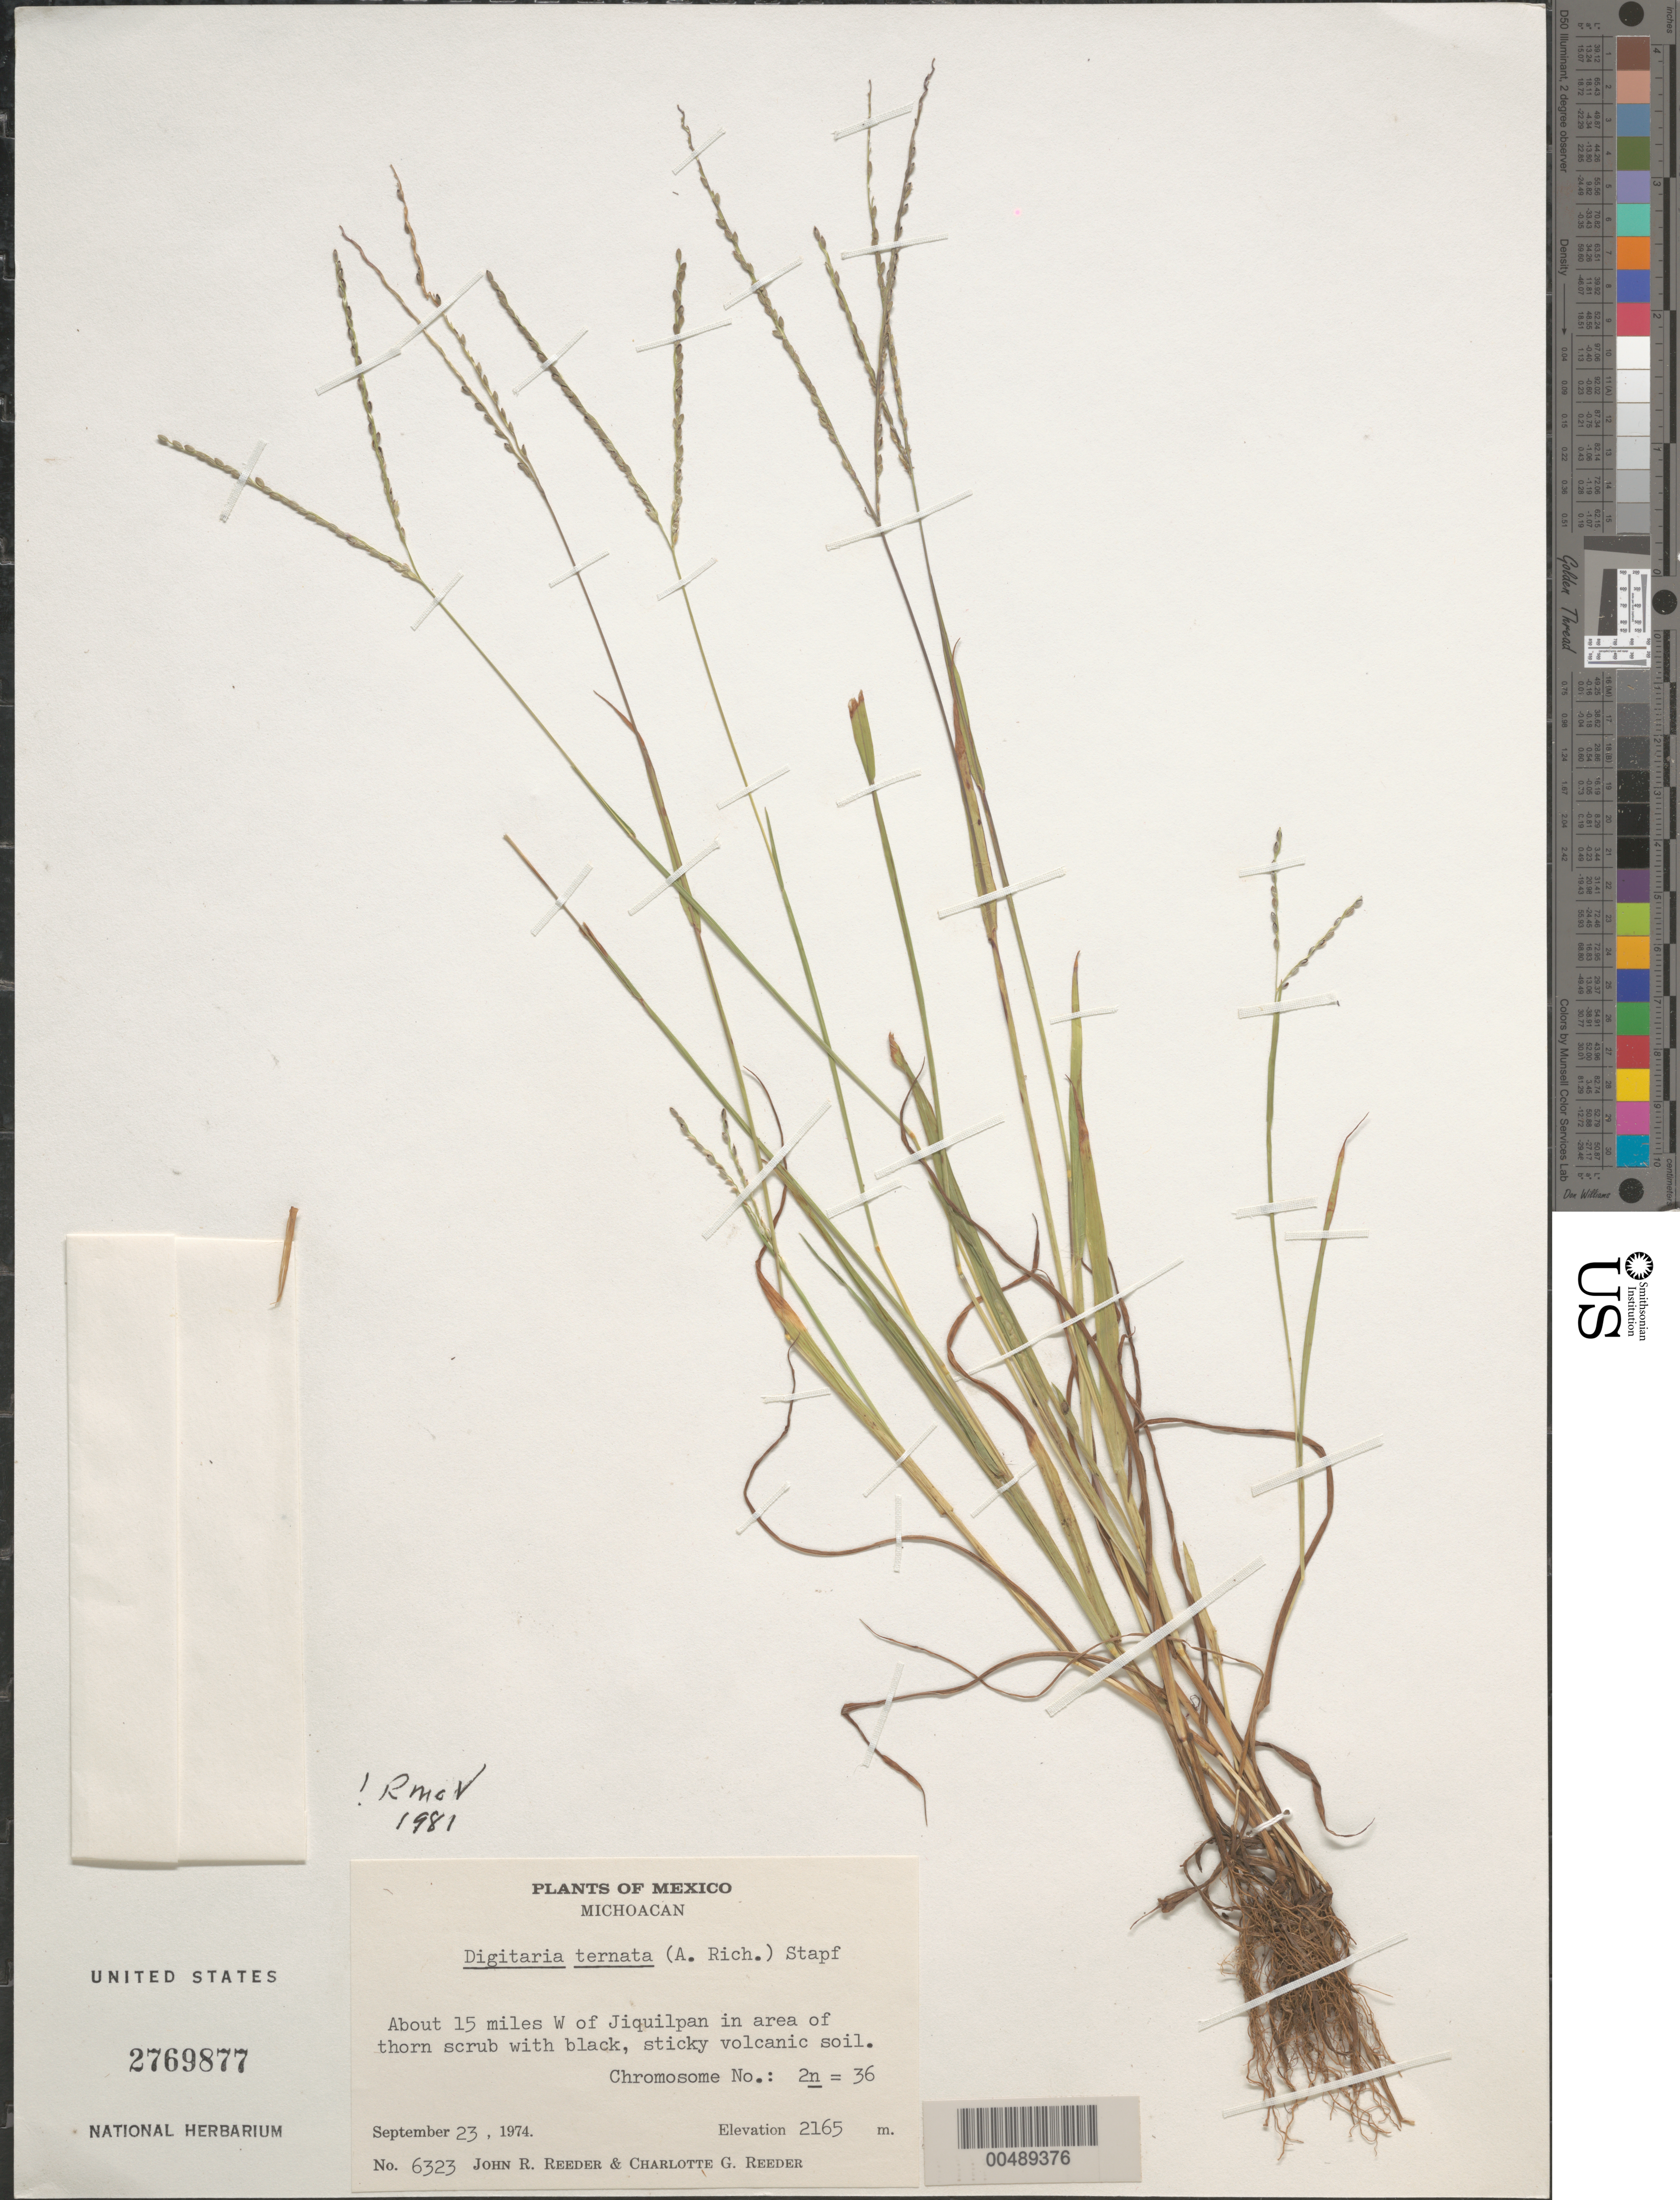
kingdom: Plantae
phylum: Tracheophyta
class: Liliopsida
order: Poales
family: Poaceae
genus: Digitaria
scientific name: Digitaria ternata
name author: (Hochr. ex A. Rich.) Stapf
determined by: McVaugh, R.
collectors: J. R. Reeder & C. G. Reeder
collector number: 6323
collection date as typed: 23 Sep 1974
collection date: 1974-09-23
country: Mexico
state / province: Michoacán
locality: About 15 mi W of Jiquilpan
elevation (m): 2165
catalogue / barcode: US 2769877